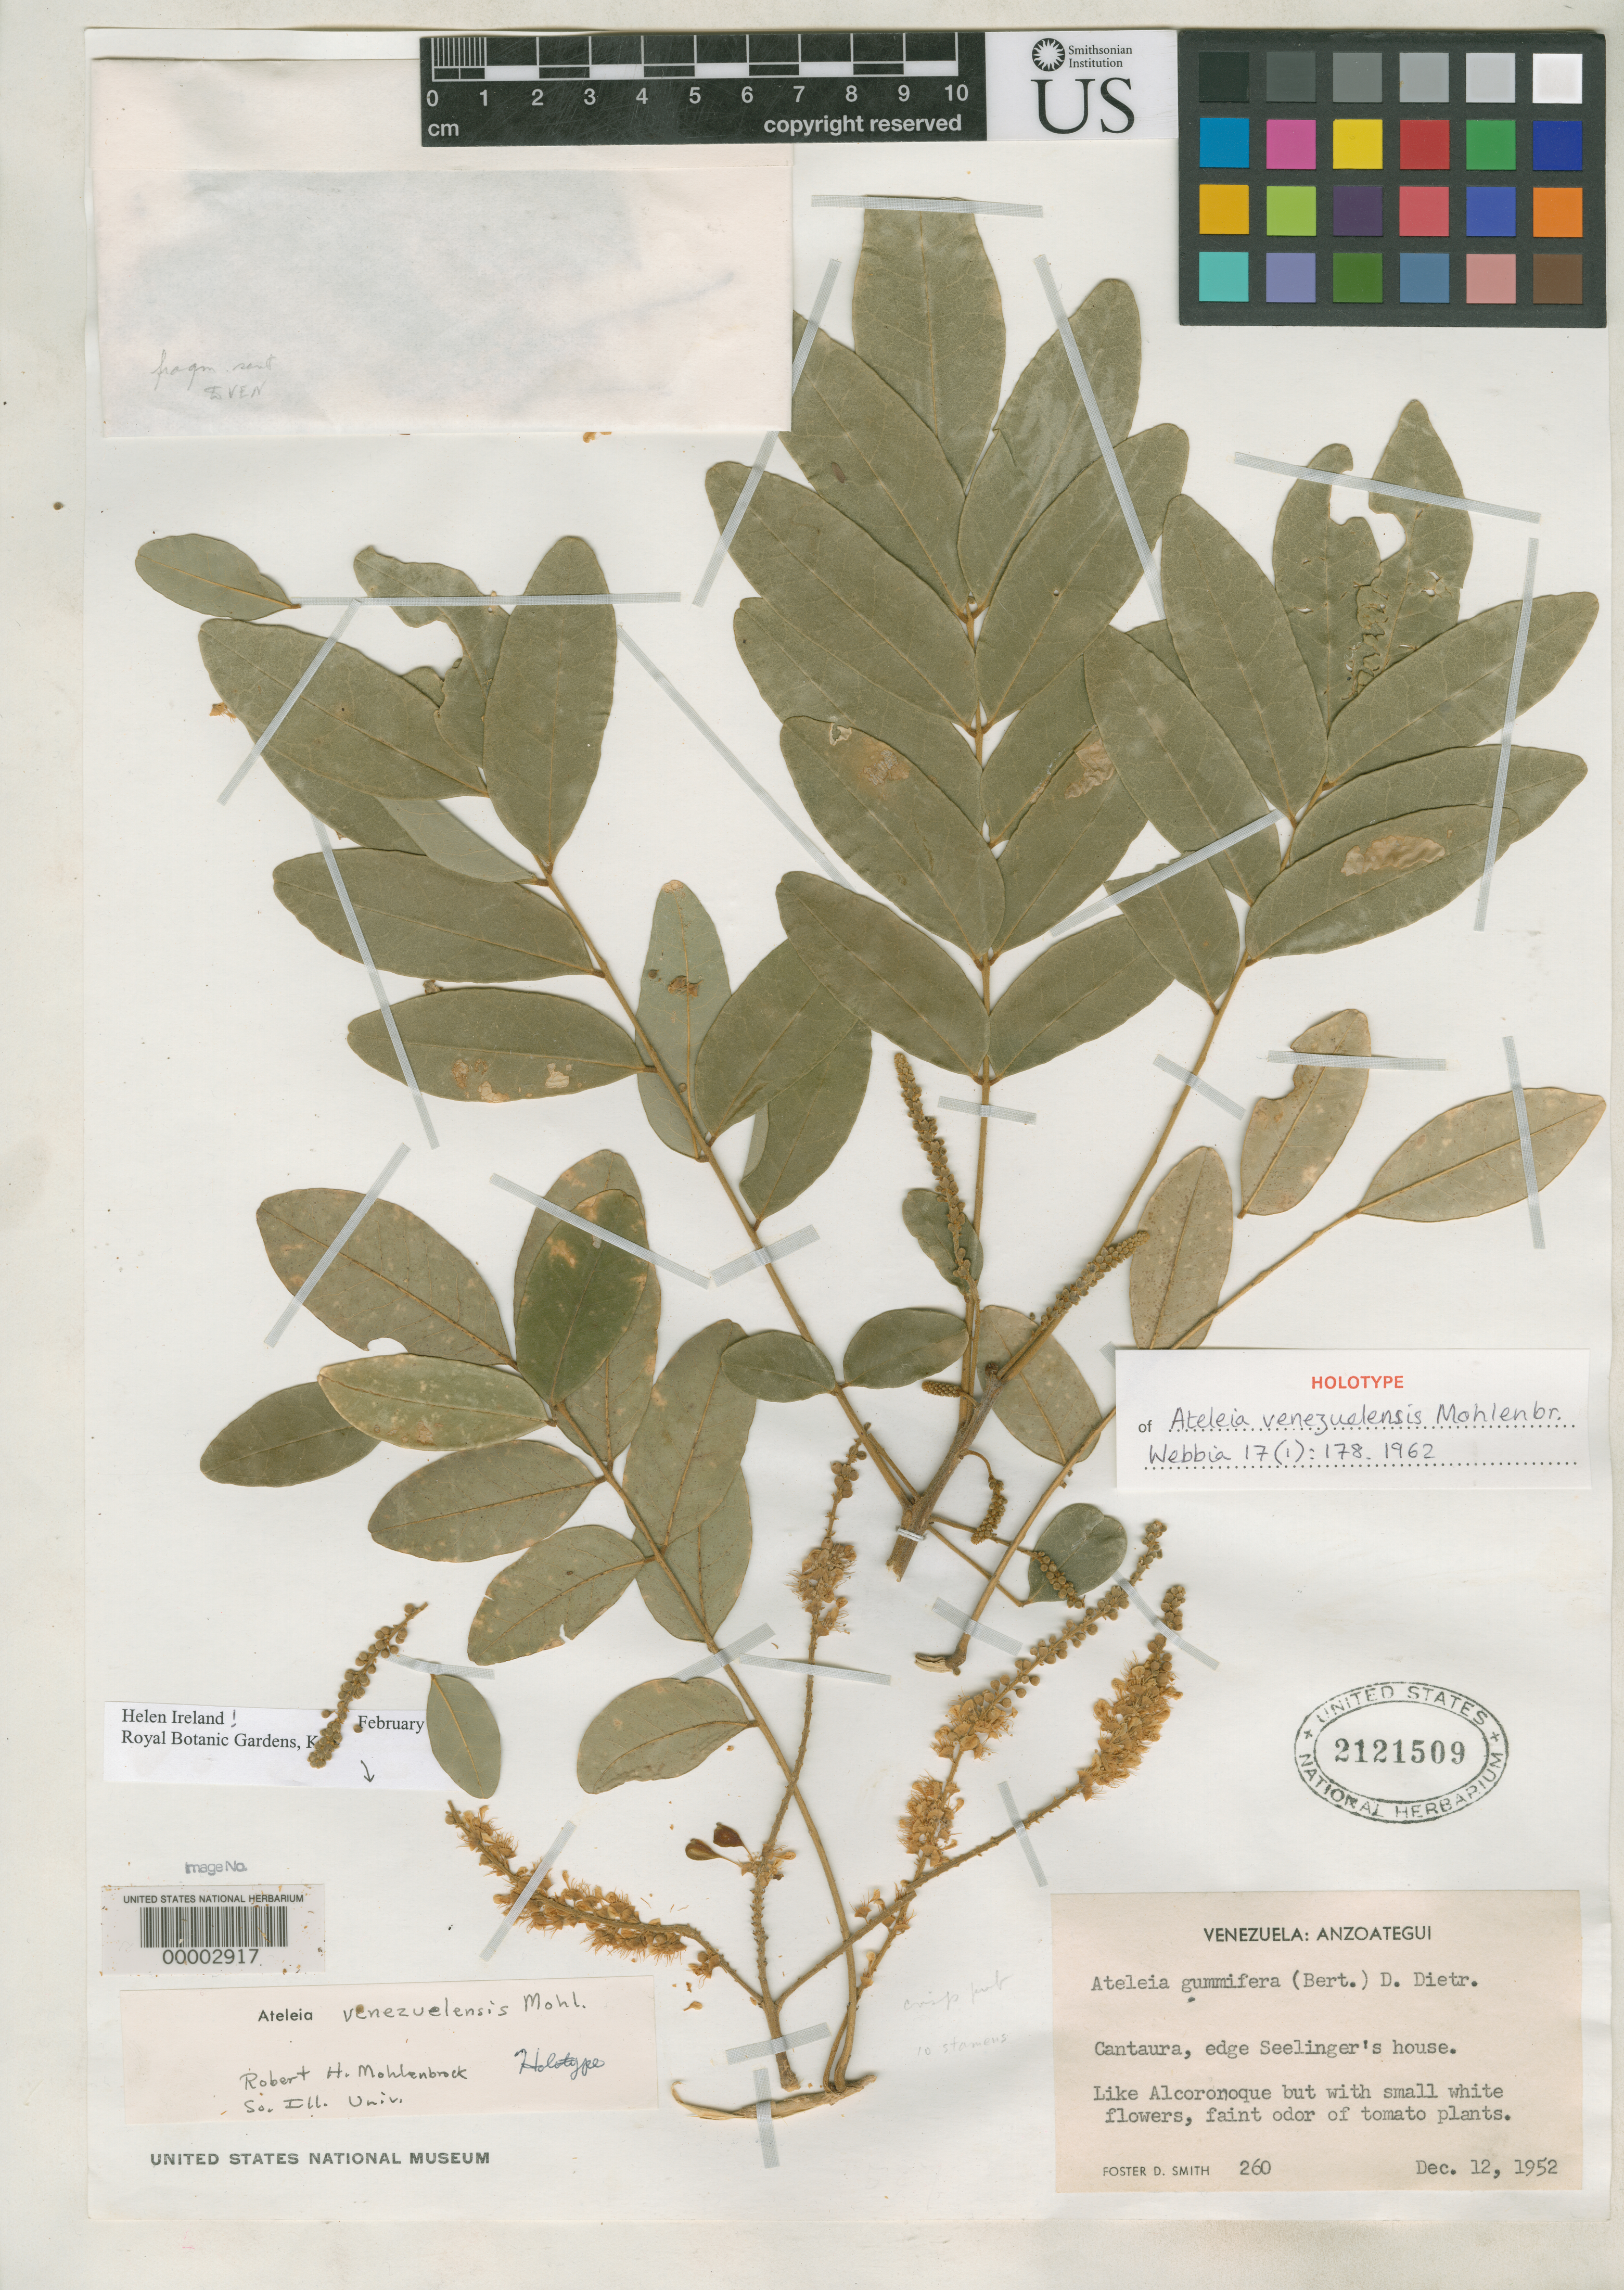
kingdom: Plantae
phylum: Tracheophyta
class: Magnoliopsida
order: Fabales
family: Fabaceae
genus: Ateleia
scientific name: Ateleia venezuelensis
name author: Mohlenbr.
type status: Holotype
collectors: F. Smith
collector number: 260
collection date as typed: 12 Dec 1952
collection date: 1952-12-12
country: Venezuela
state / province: Anzoategui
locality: Cantaura.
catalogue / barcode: US 2121509